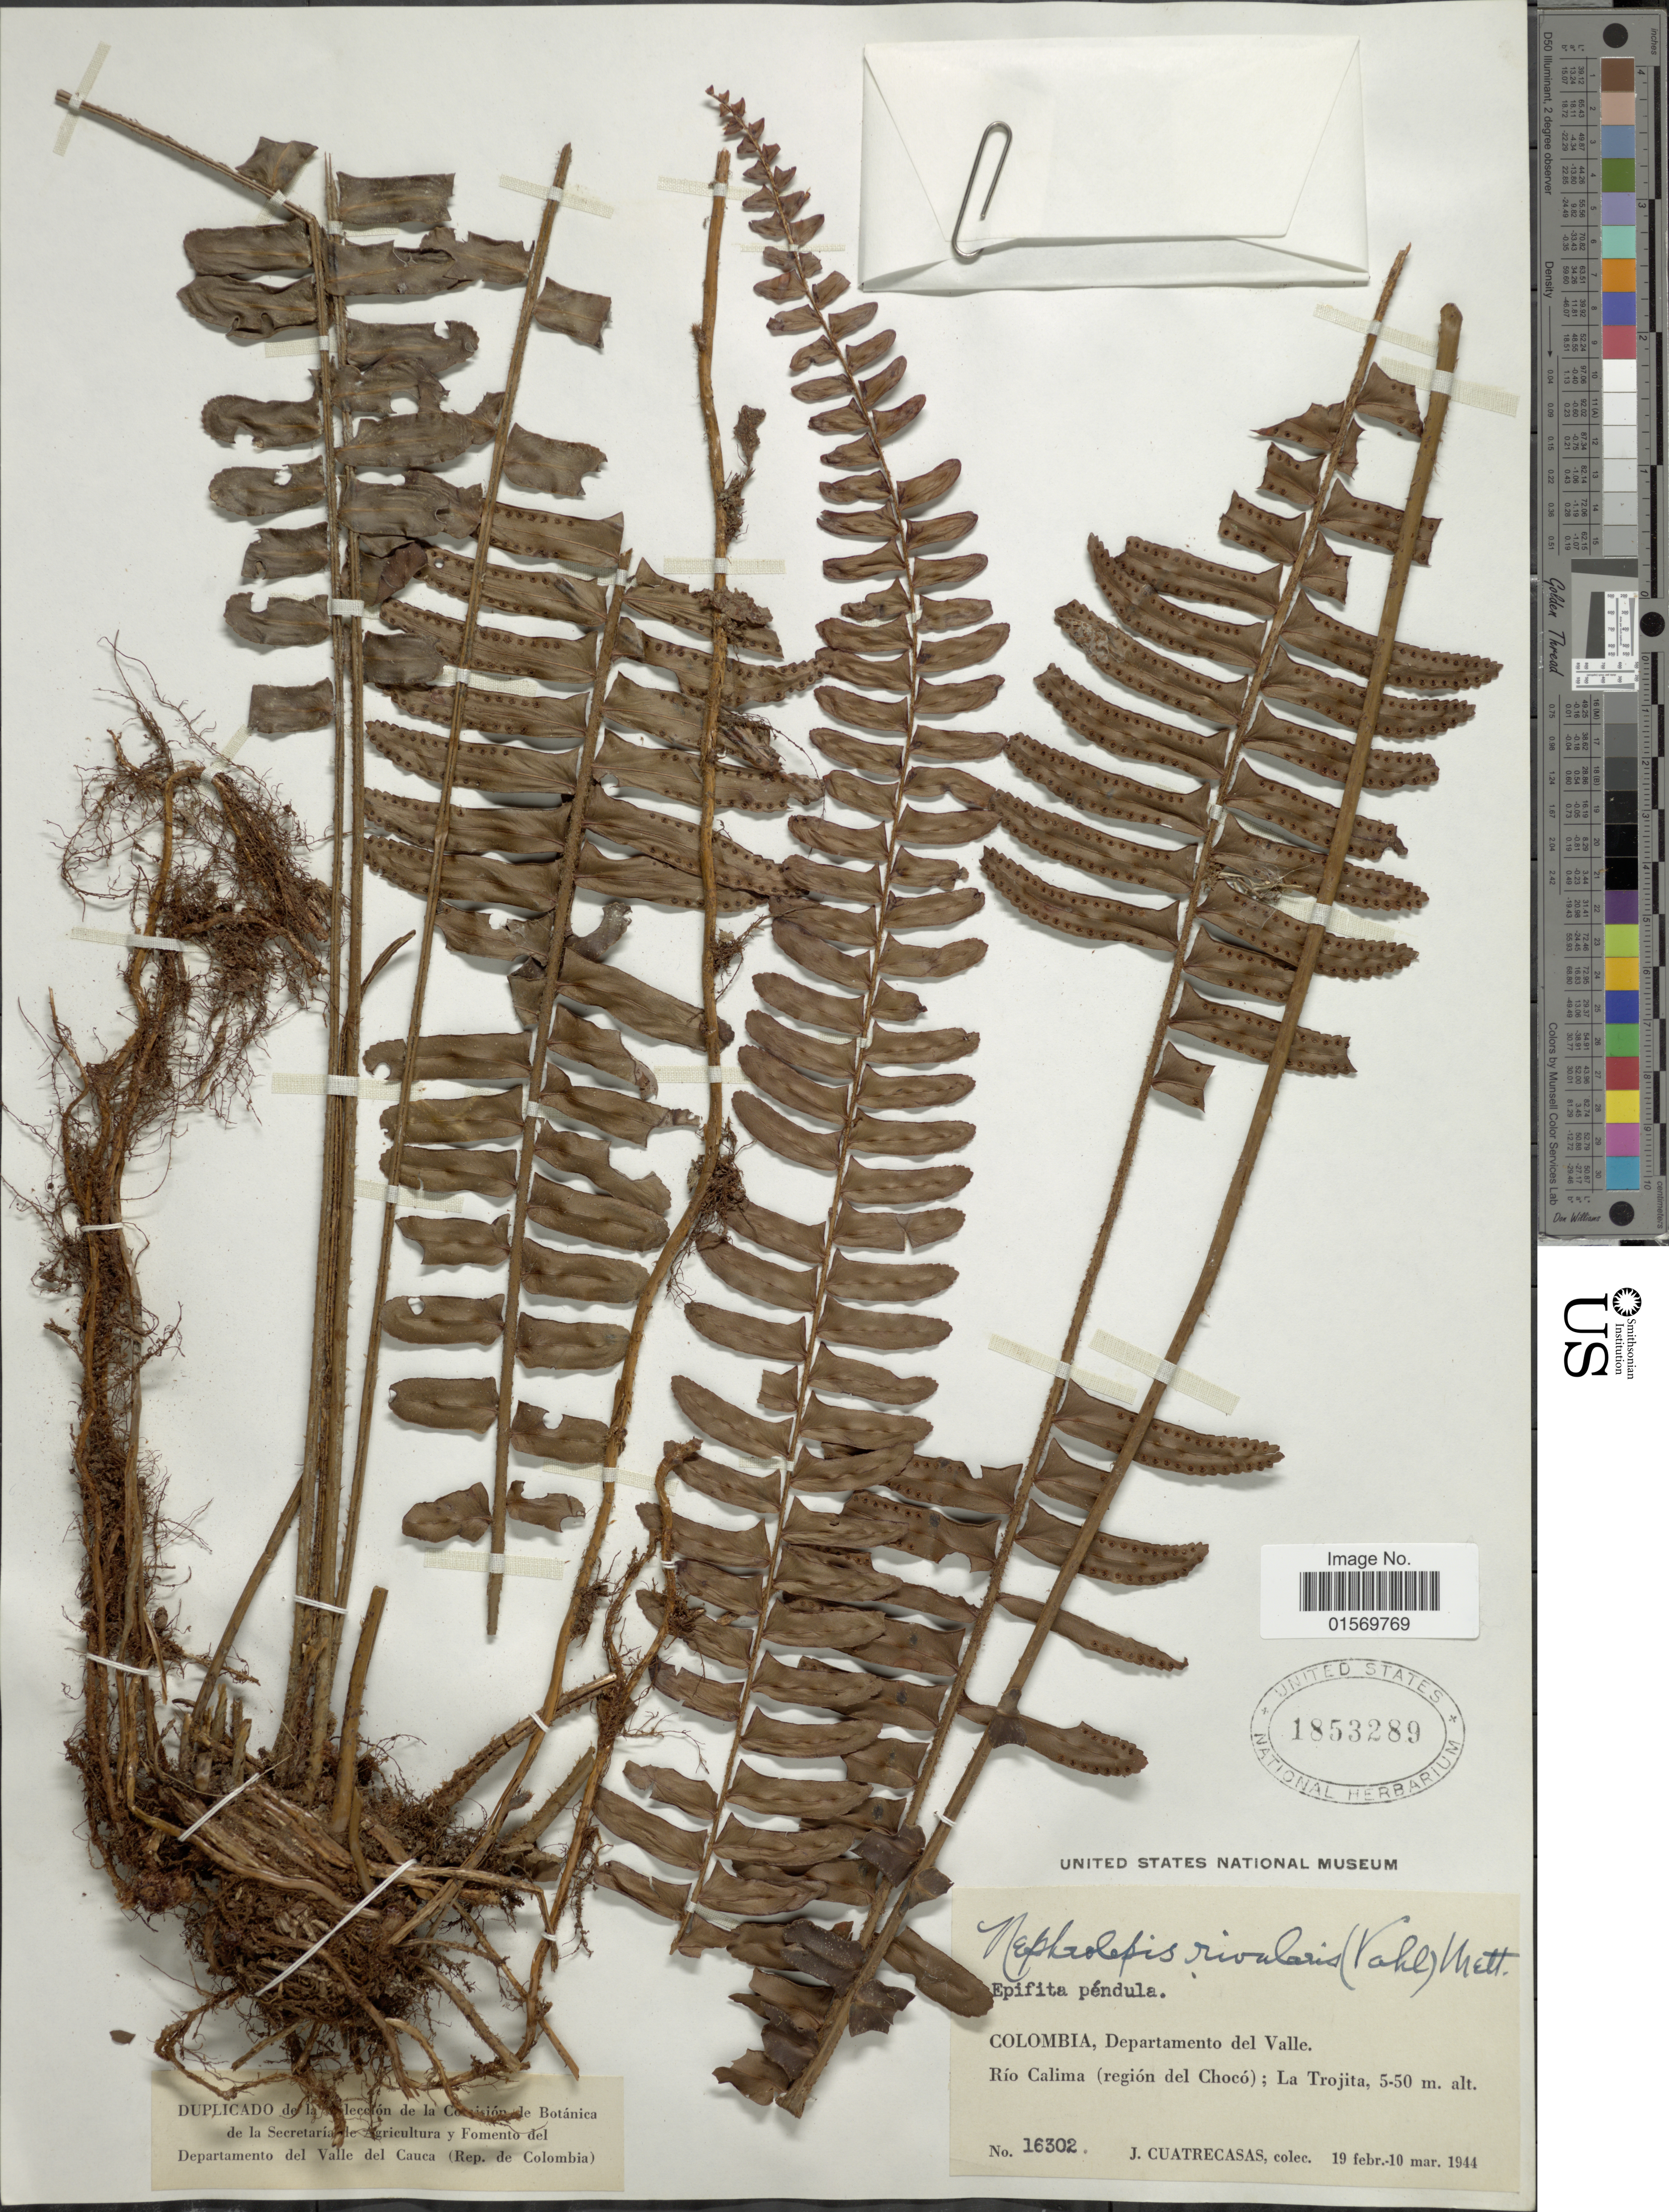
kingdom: Plantae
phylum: Tracheophyta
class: Polypodiopsida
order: Polypodiales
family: Nephrolepidaceae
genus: Nephrolepis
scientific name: Nephrolepis rivularis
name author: (Vahl) Mett. ex Krug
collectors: J. Cuatrecasas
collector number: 16302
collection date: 1944-02-19/1944-03-10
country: Colombia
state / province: Chocó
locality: Departamento del Valle. Río Calima (región del Chocó); La Trojita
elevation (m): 5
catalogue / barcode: US 1853289